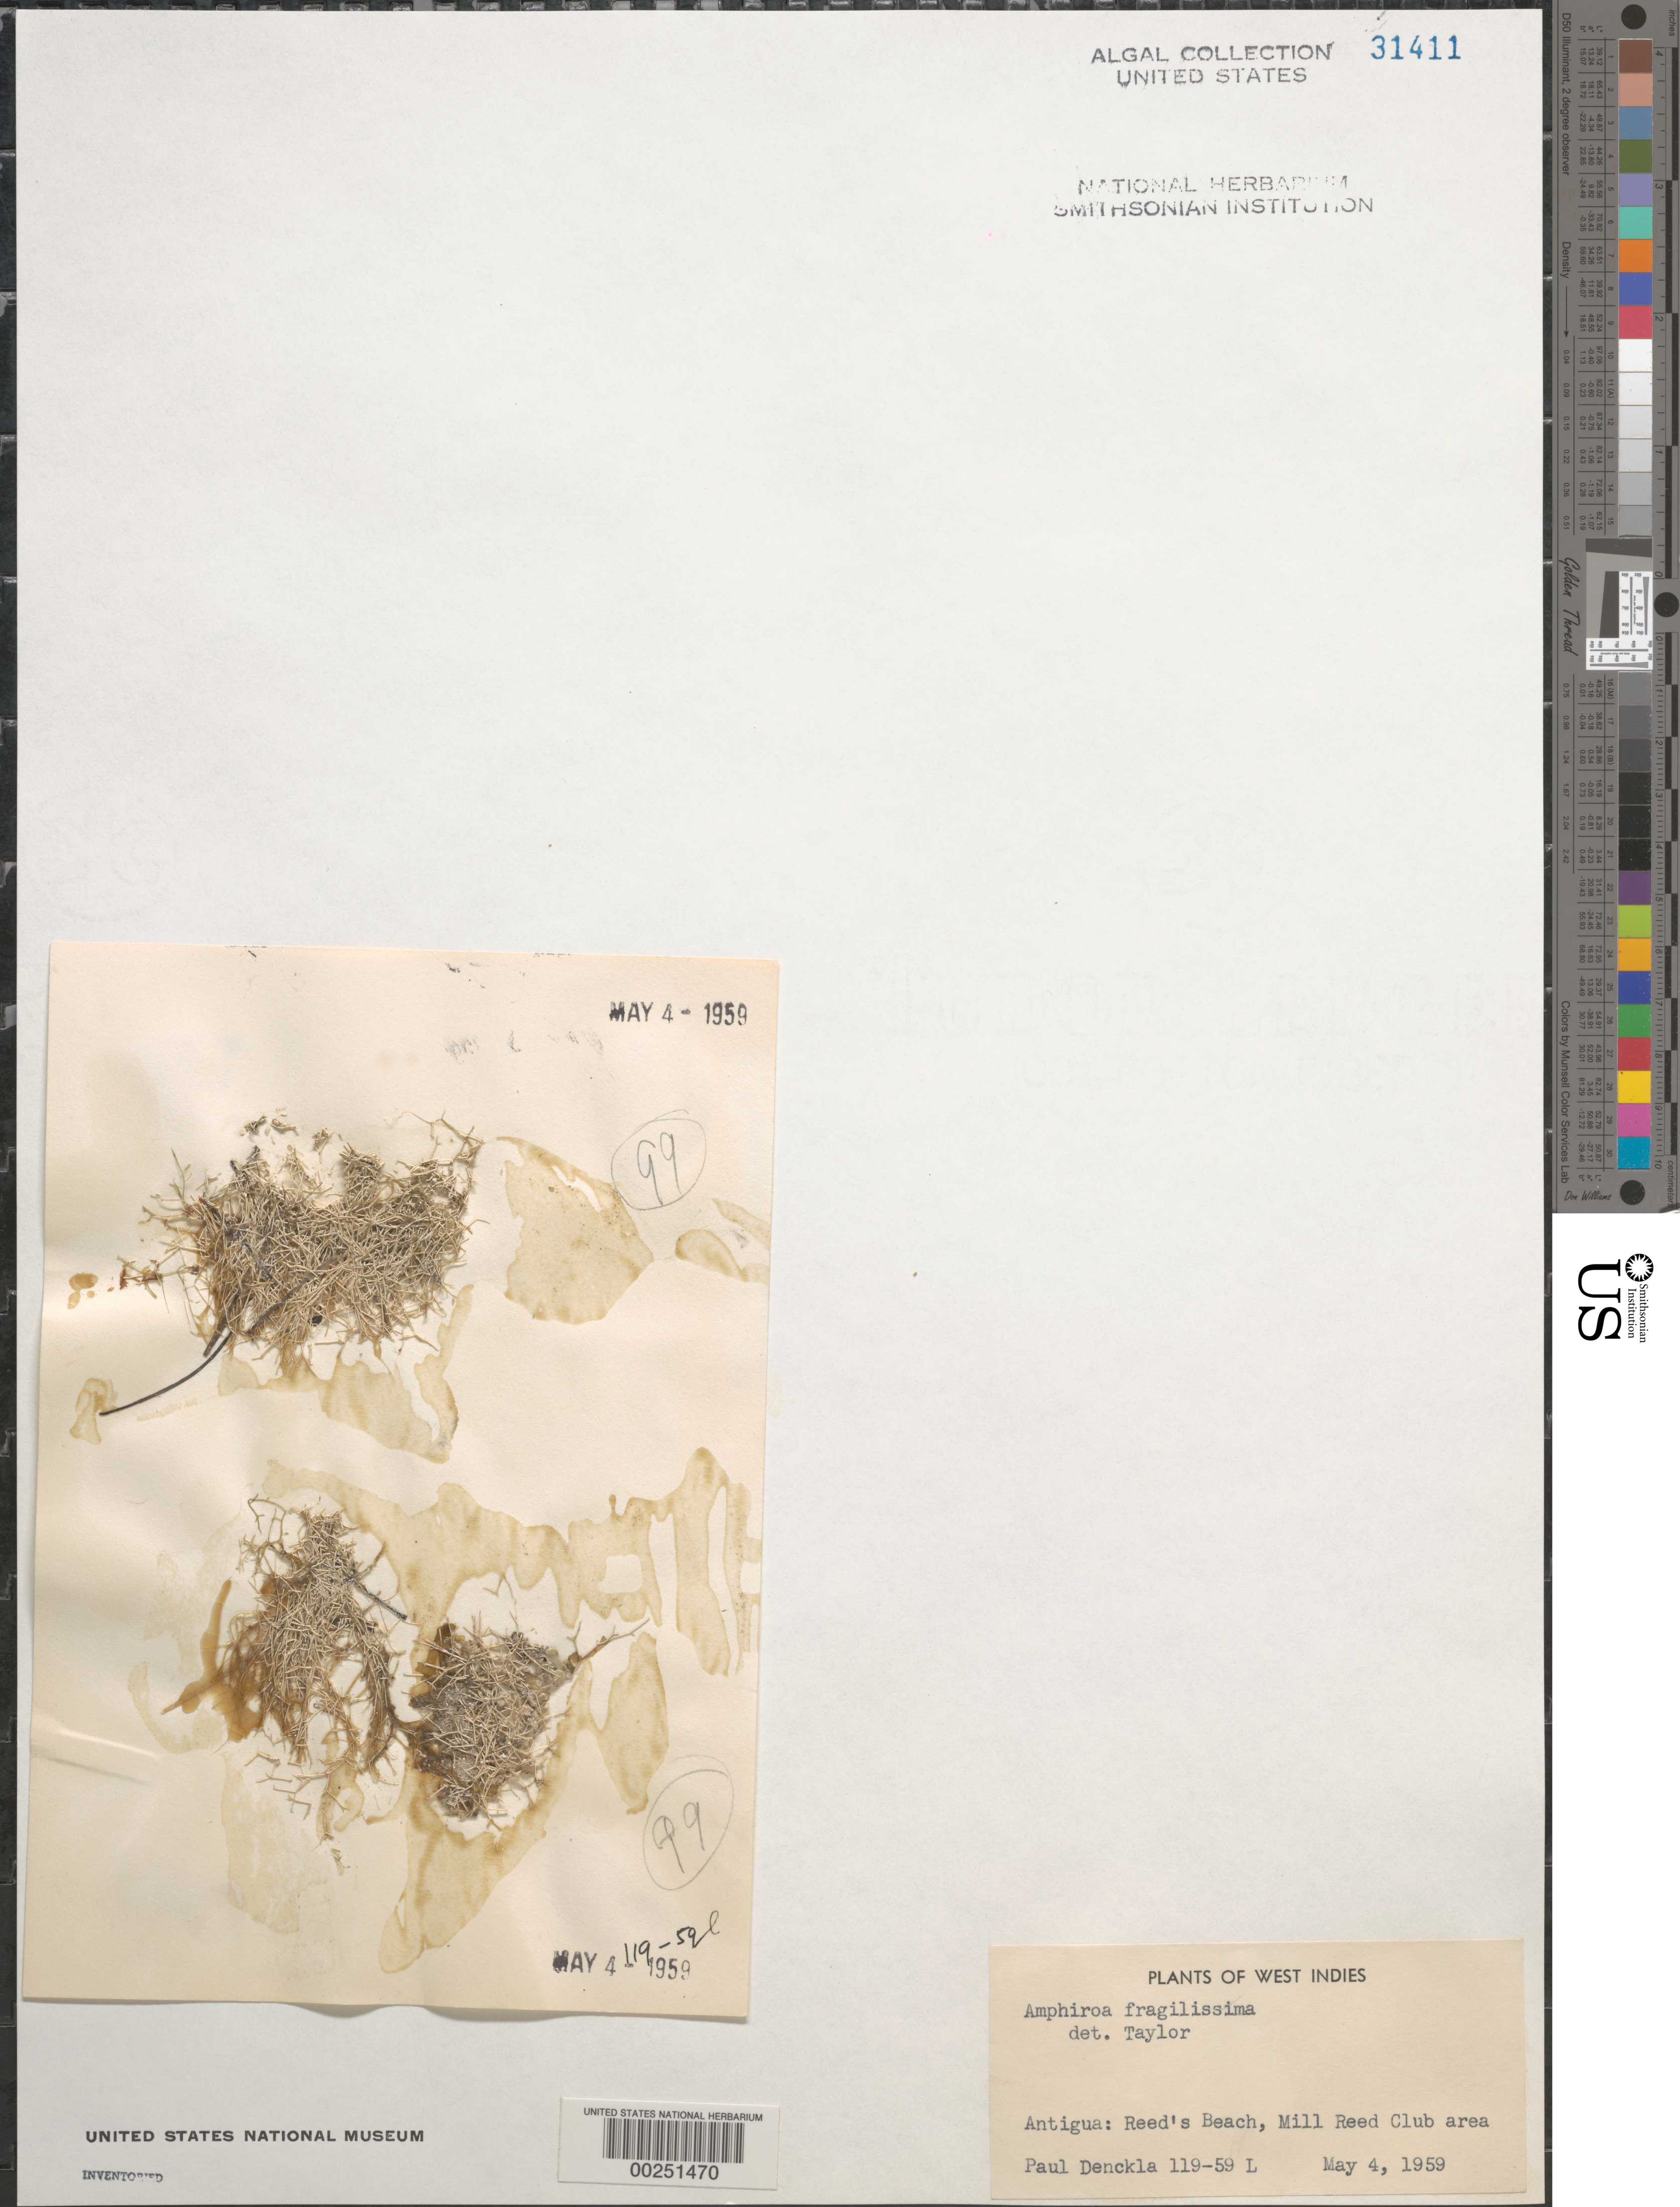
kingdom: Plantae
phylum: Rhodophyta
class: Florideophyceae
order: Corallinales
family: Lithophyllaceae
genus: Amphiroa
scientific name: Amphiroa fragilissima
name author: (L.) J.V.Lamouroux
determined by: Taylor, William R.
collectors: P. Denckla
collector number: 119-59l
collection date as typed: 04 May 1959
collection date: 1959-05-04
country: Antigua and Barbuda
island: Antigua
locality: Reed's Beach, Mill Reef Club area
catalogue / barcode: US 31411